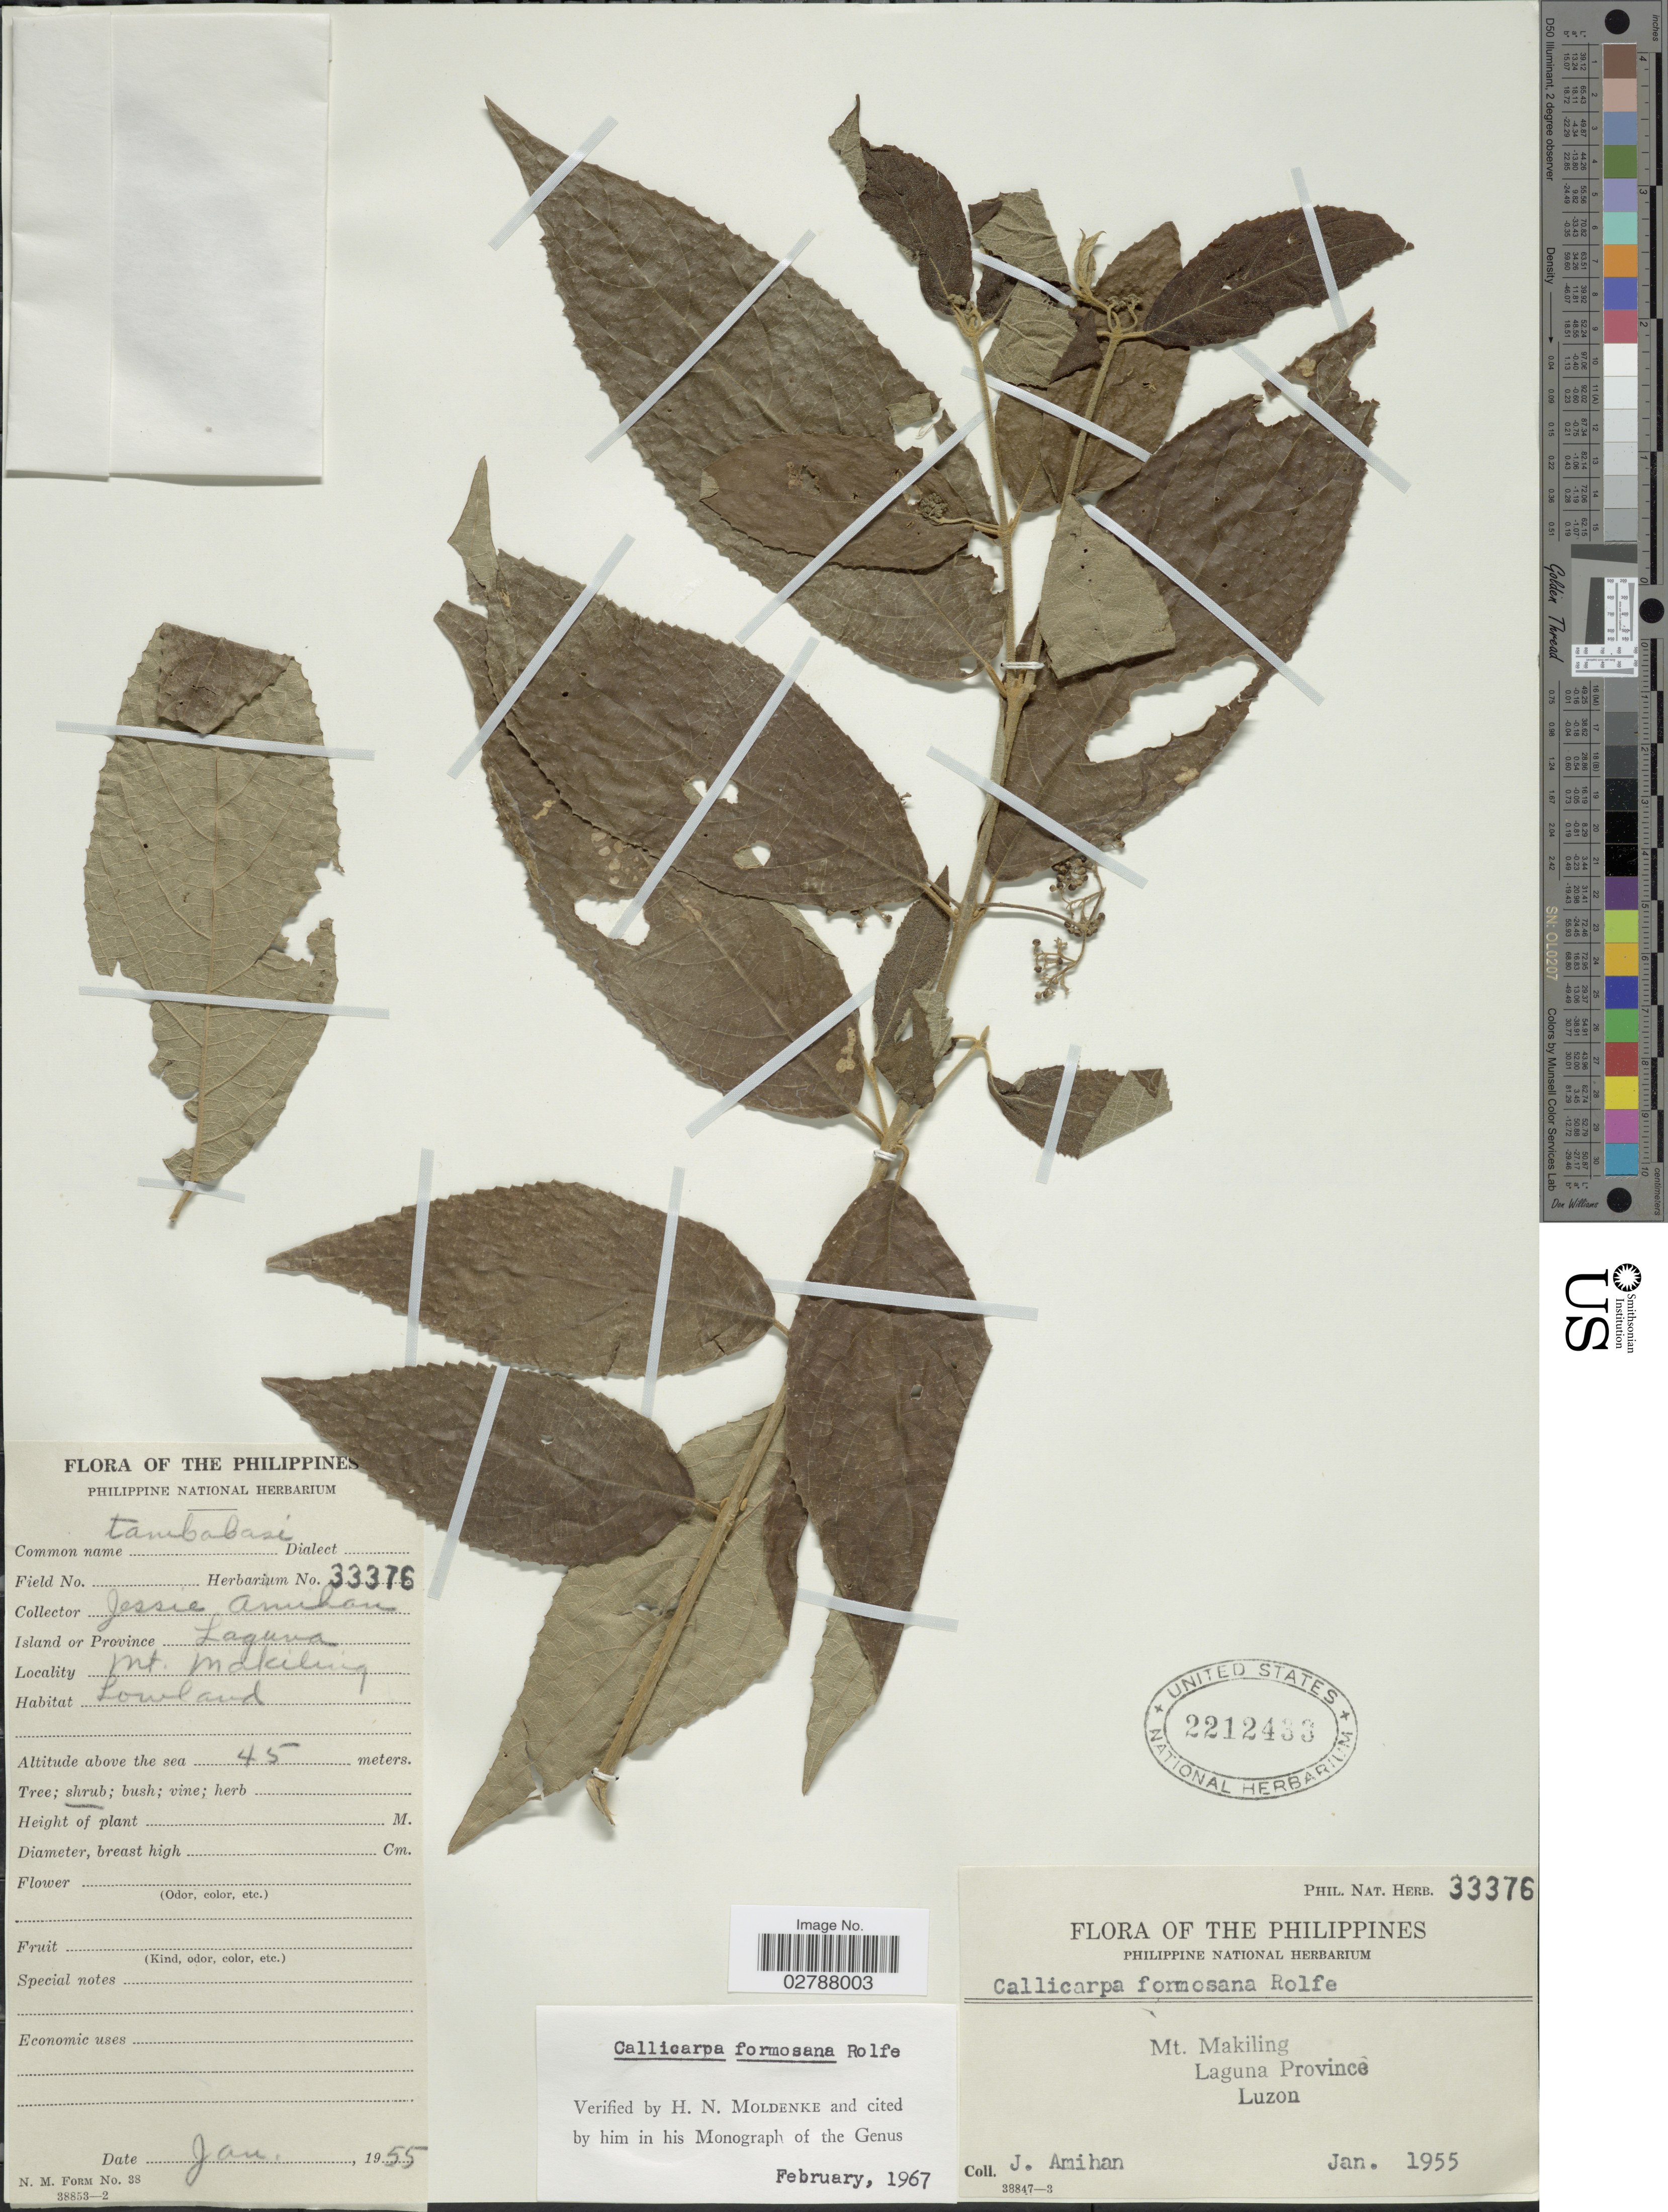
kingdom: Plantae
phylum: Tracheophyta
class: Magnoliopsida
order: Lamiales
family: Lamiaceae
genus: Callicarpa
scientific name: Callicarpa formosana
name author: Rolfe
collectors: J. Amihan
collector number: Phil.Nat.Herb.33376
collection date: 1955-01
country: Philippines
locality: Mt. Makiling, Laguna Province, Luzon.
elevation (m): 45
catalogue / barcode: US 2212433